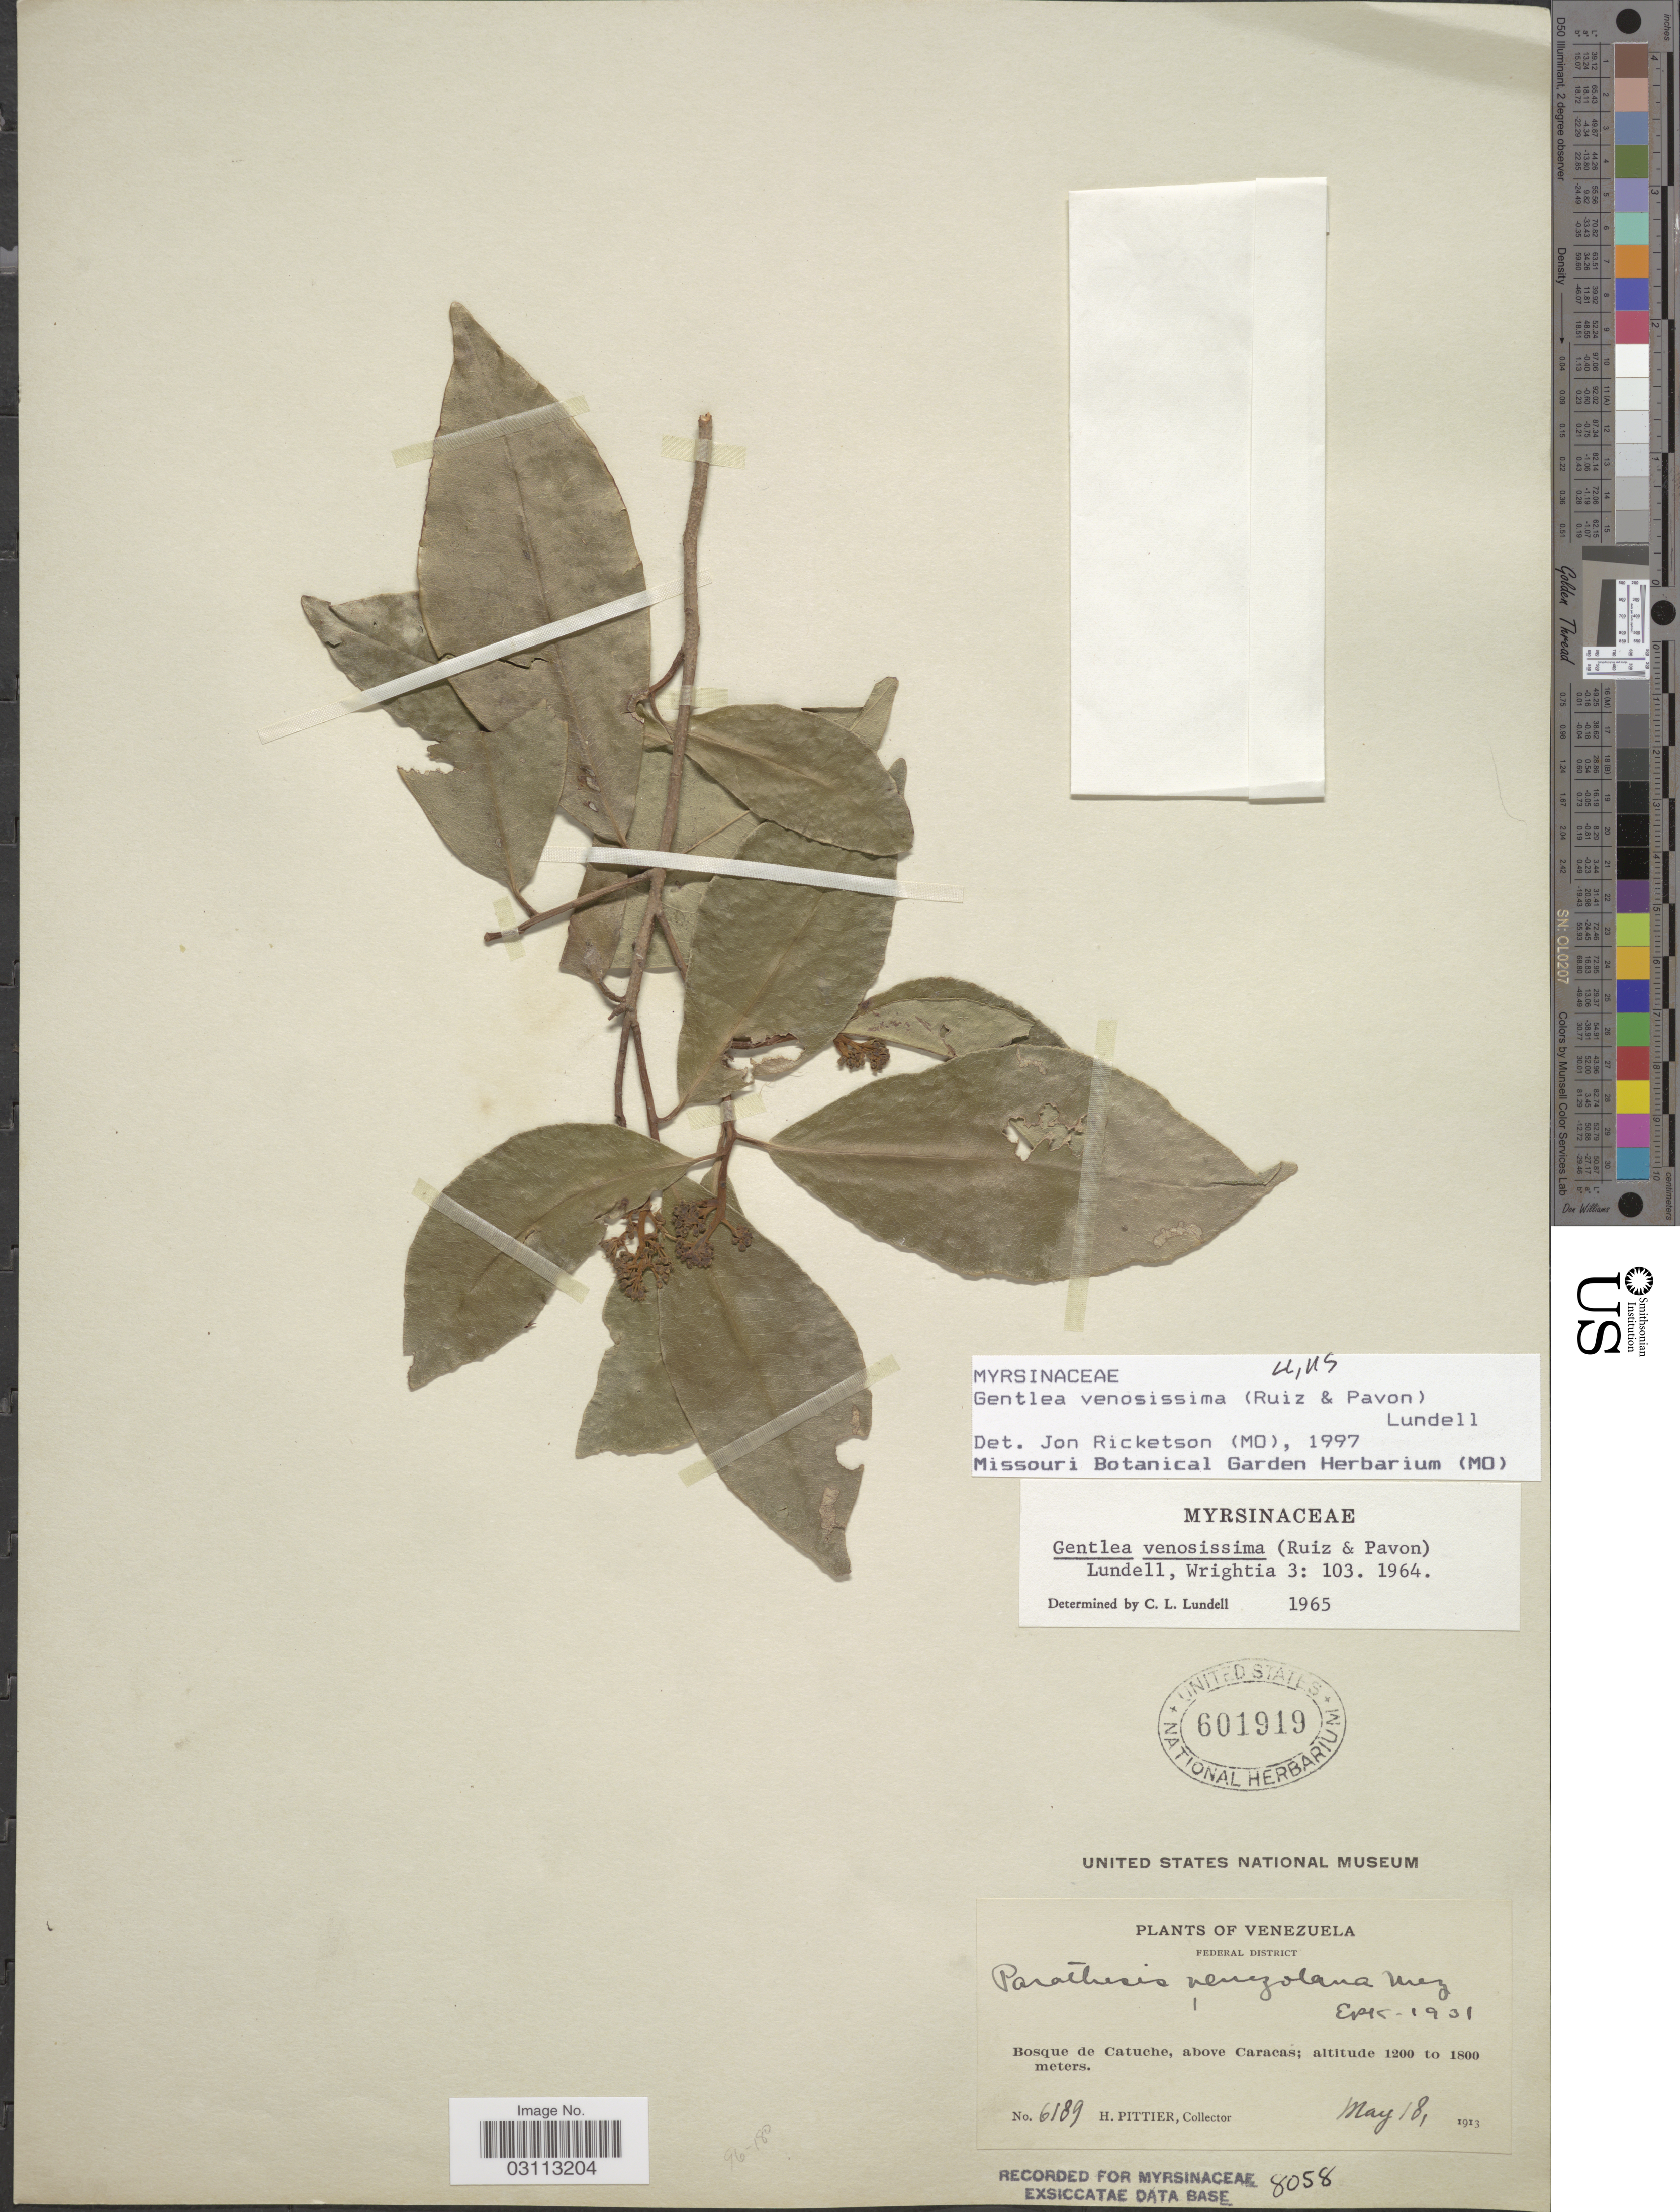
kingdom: Plantae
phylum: Tracheophyta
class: Magnoliopsida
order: Ericales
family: Primulaceae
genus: Gentlea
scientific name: Gentlea venosissima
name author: (Ruiz & Pav.) Lundell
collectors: H. F. Pittier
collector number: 6189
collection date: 1913-05-18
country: Venezuela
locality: Federal District. Bosque de Catuche, above Caracas.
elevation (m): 1200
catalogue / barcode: US 601919